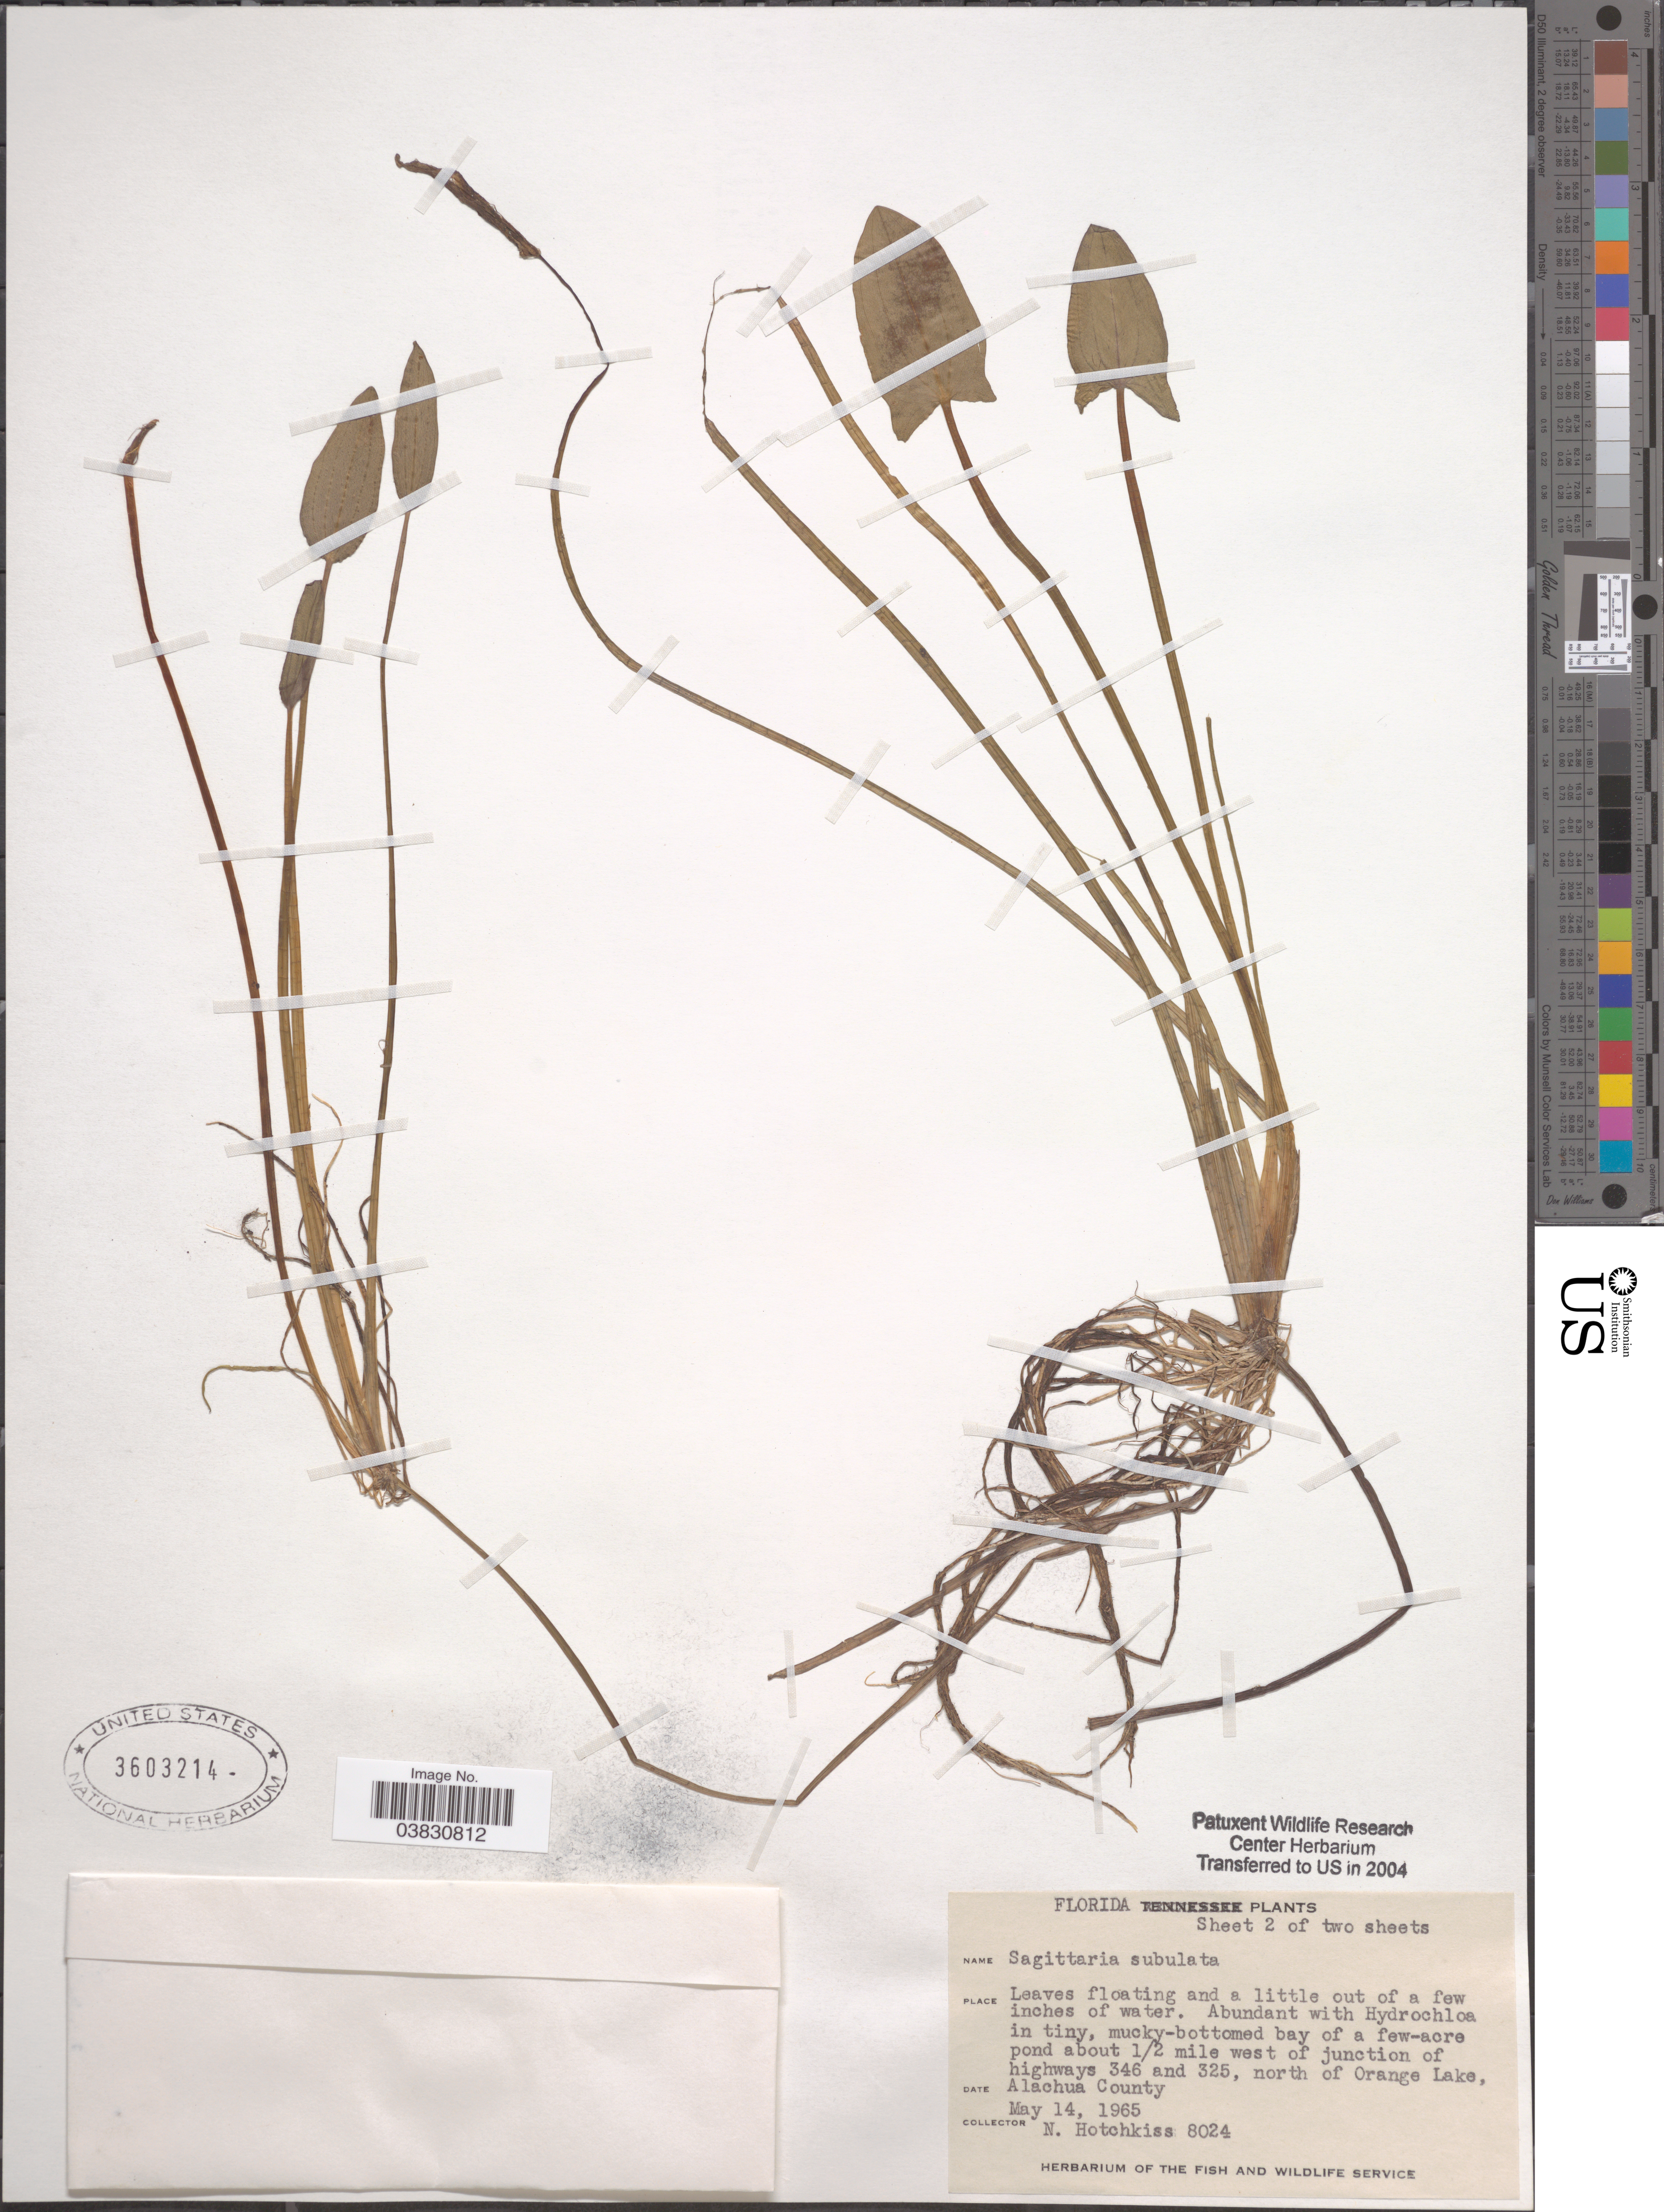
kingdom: Plantae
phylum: Tracheophyta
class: Liliopsida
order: Alismatales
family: Alismataceae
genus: Sagittaria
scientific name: Sagittaria subulata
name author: (L.) Buchenau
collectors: N. Hotchkiss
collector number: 8024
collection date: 1965-05-14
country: United States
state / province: Florida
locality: About ½ mile west of junction of highways 346 and 325, north of Orange Lake, Alachua County.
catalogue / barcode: US 3603214